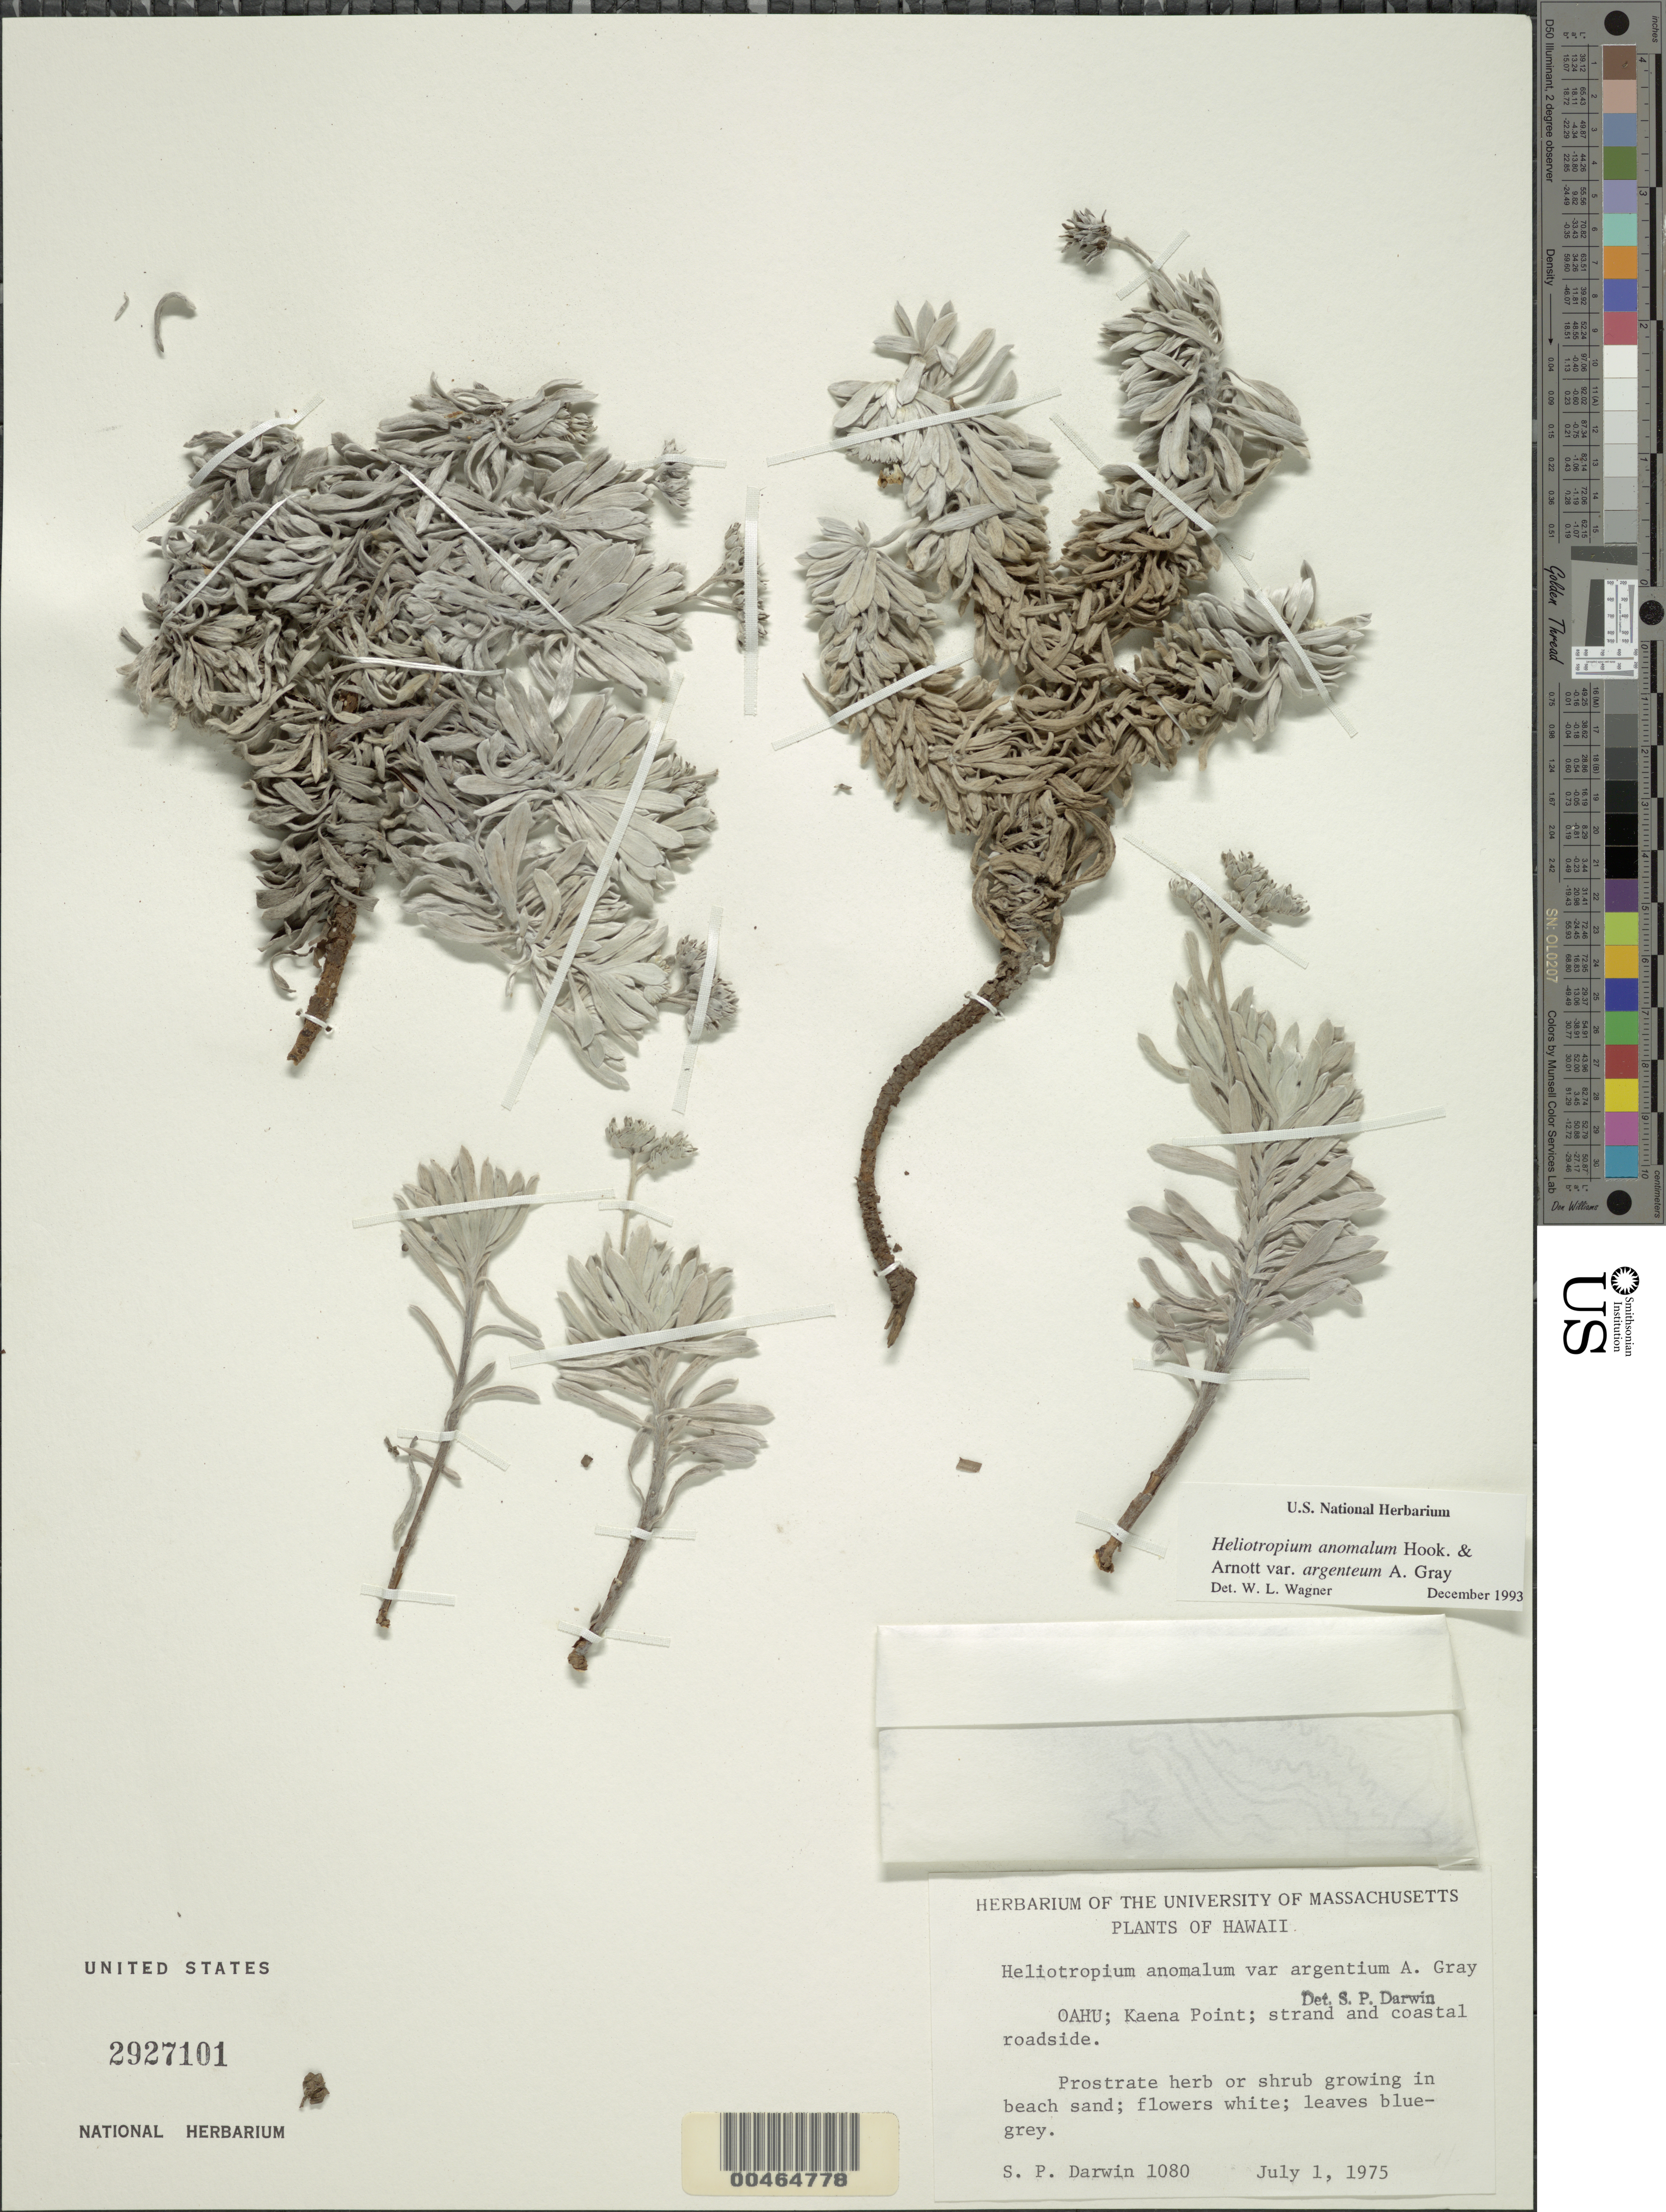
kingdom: Plantae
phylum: Tracheophyta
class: Magnoliopsida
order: Boraginales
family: Heliotropiaceae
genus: Heliotropium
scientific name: Heliotropium anomalum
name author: Hook. & Arn.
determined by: Wagner, W. L., (BOT), Smithsonian Institution - National Museum of Natural History (UNITED STATES)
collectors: S. P. Darwin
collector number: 1080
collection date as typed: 1 Jul 1975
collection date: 1975-07-01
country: United States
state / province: Hawaii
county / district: Honolulu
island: Oahu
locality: Kaena Point, strand and coastal roadside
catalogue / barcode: US 2927101